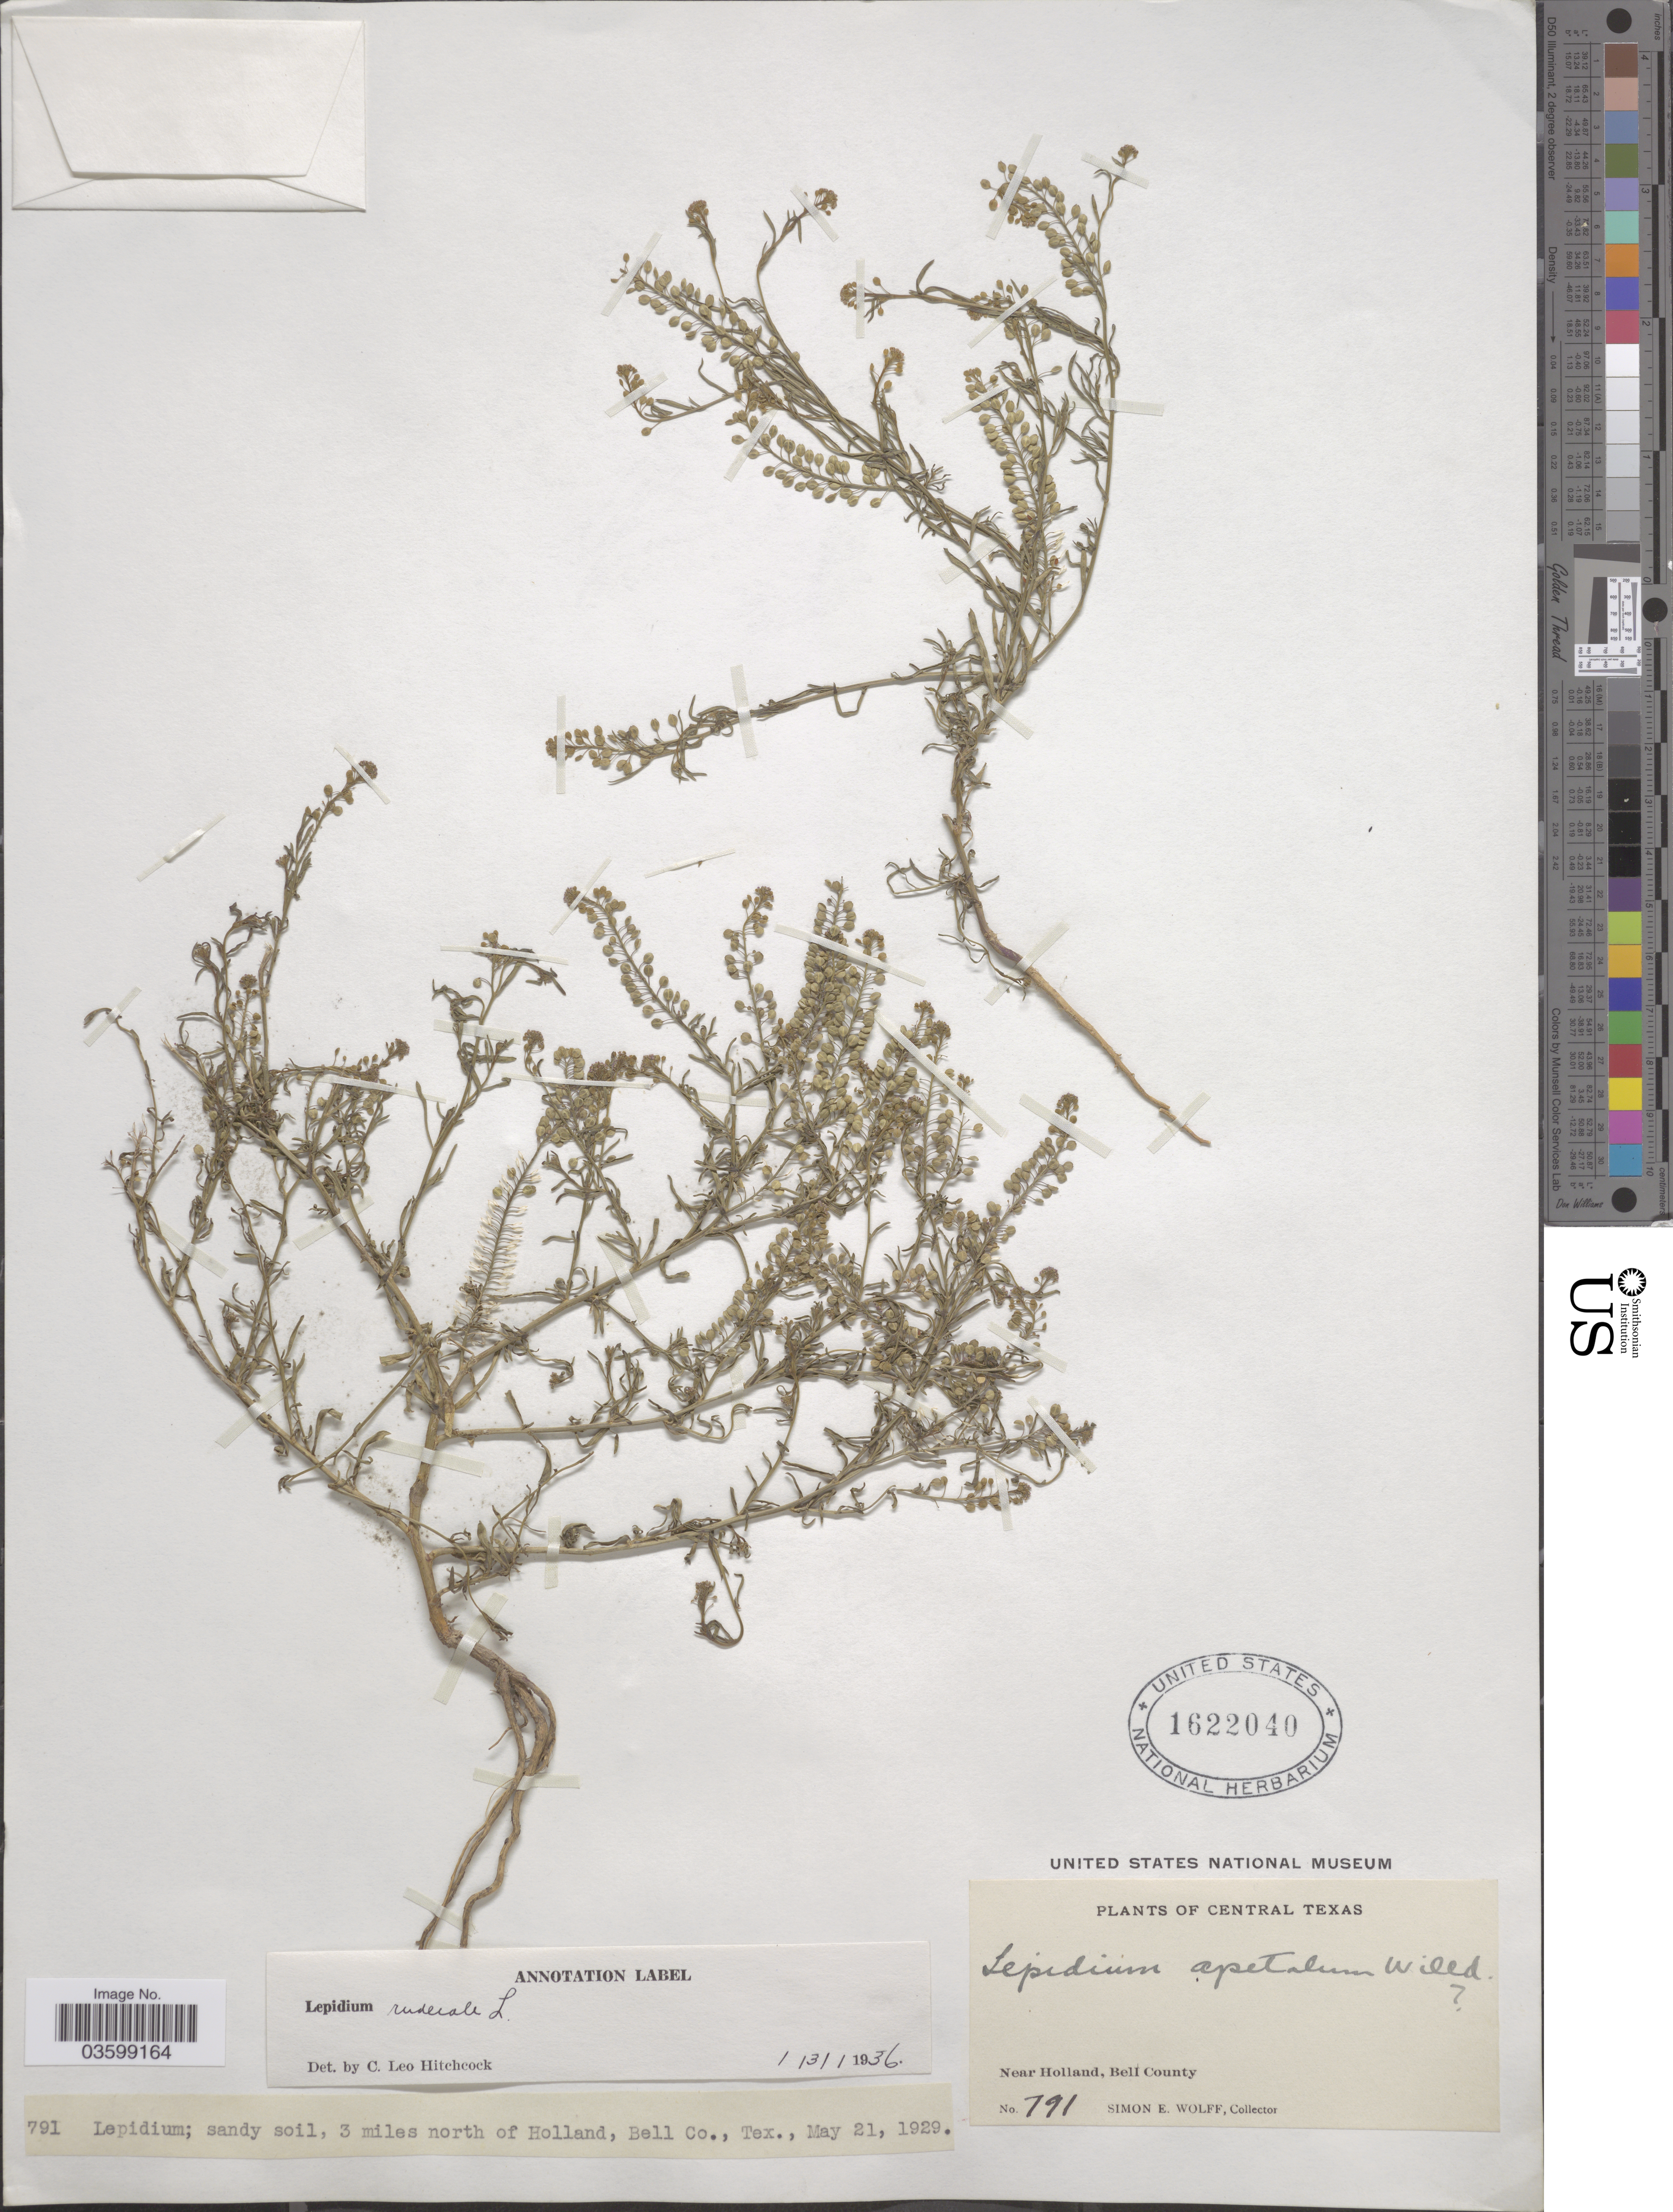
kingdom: Plantae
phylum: Tracheophyta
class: Magnoliopsida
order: Brassicales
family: Brassicaceae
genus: Lepidium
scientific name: Lepidium ruderale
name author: Burm. f.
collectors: S. E. Wolff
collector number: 791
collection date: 1929-05-21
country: United States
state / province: Texas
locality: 3 miles north of Holland, Bell Co. Near Holland. Central Texas.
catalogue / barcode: US 1622040